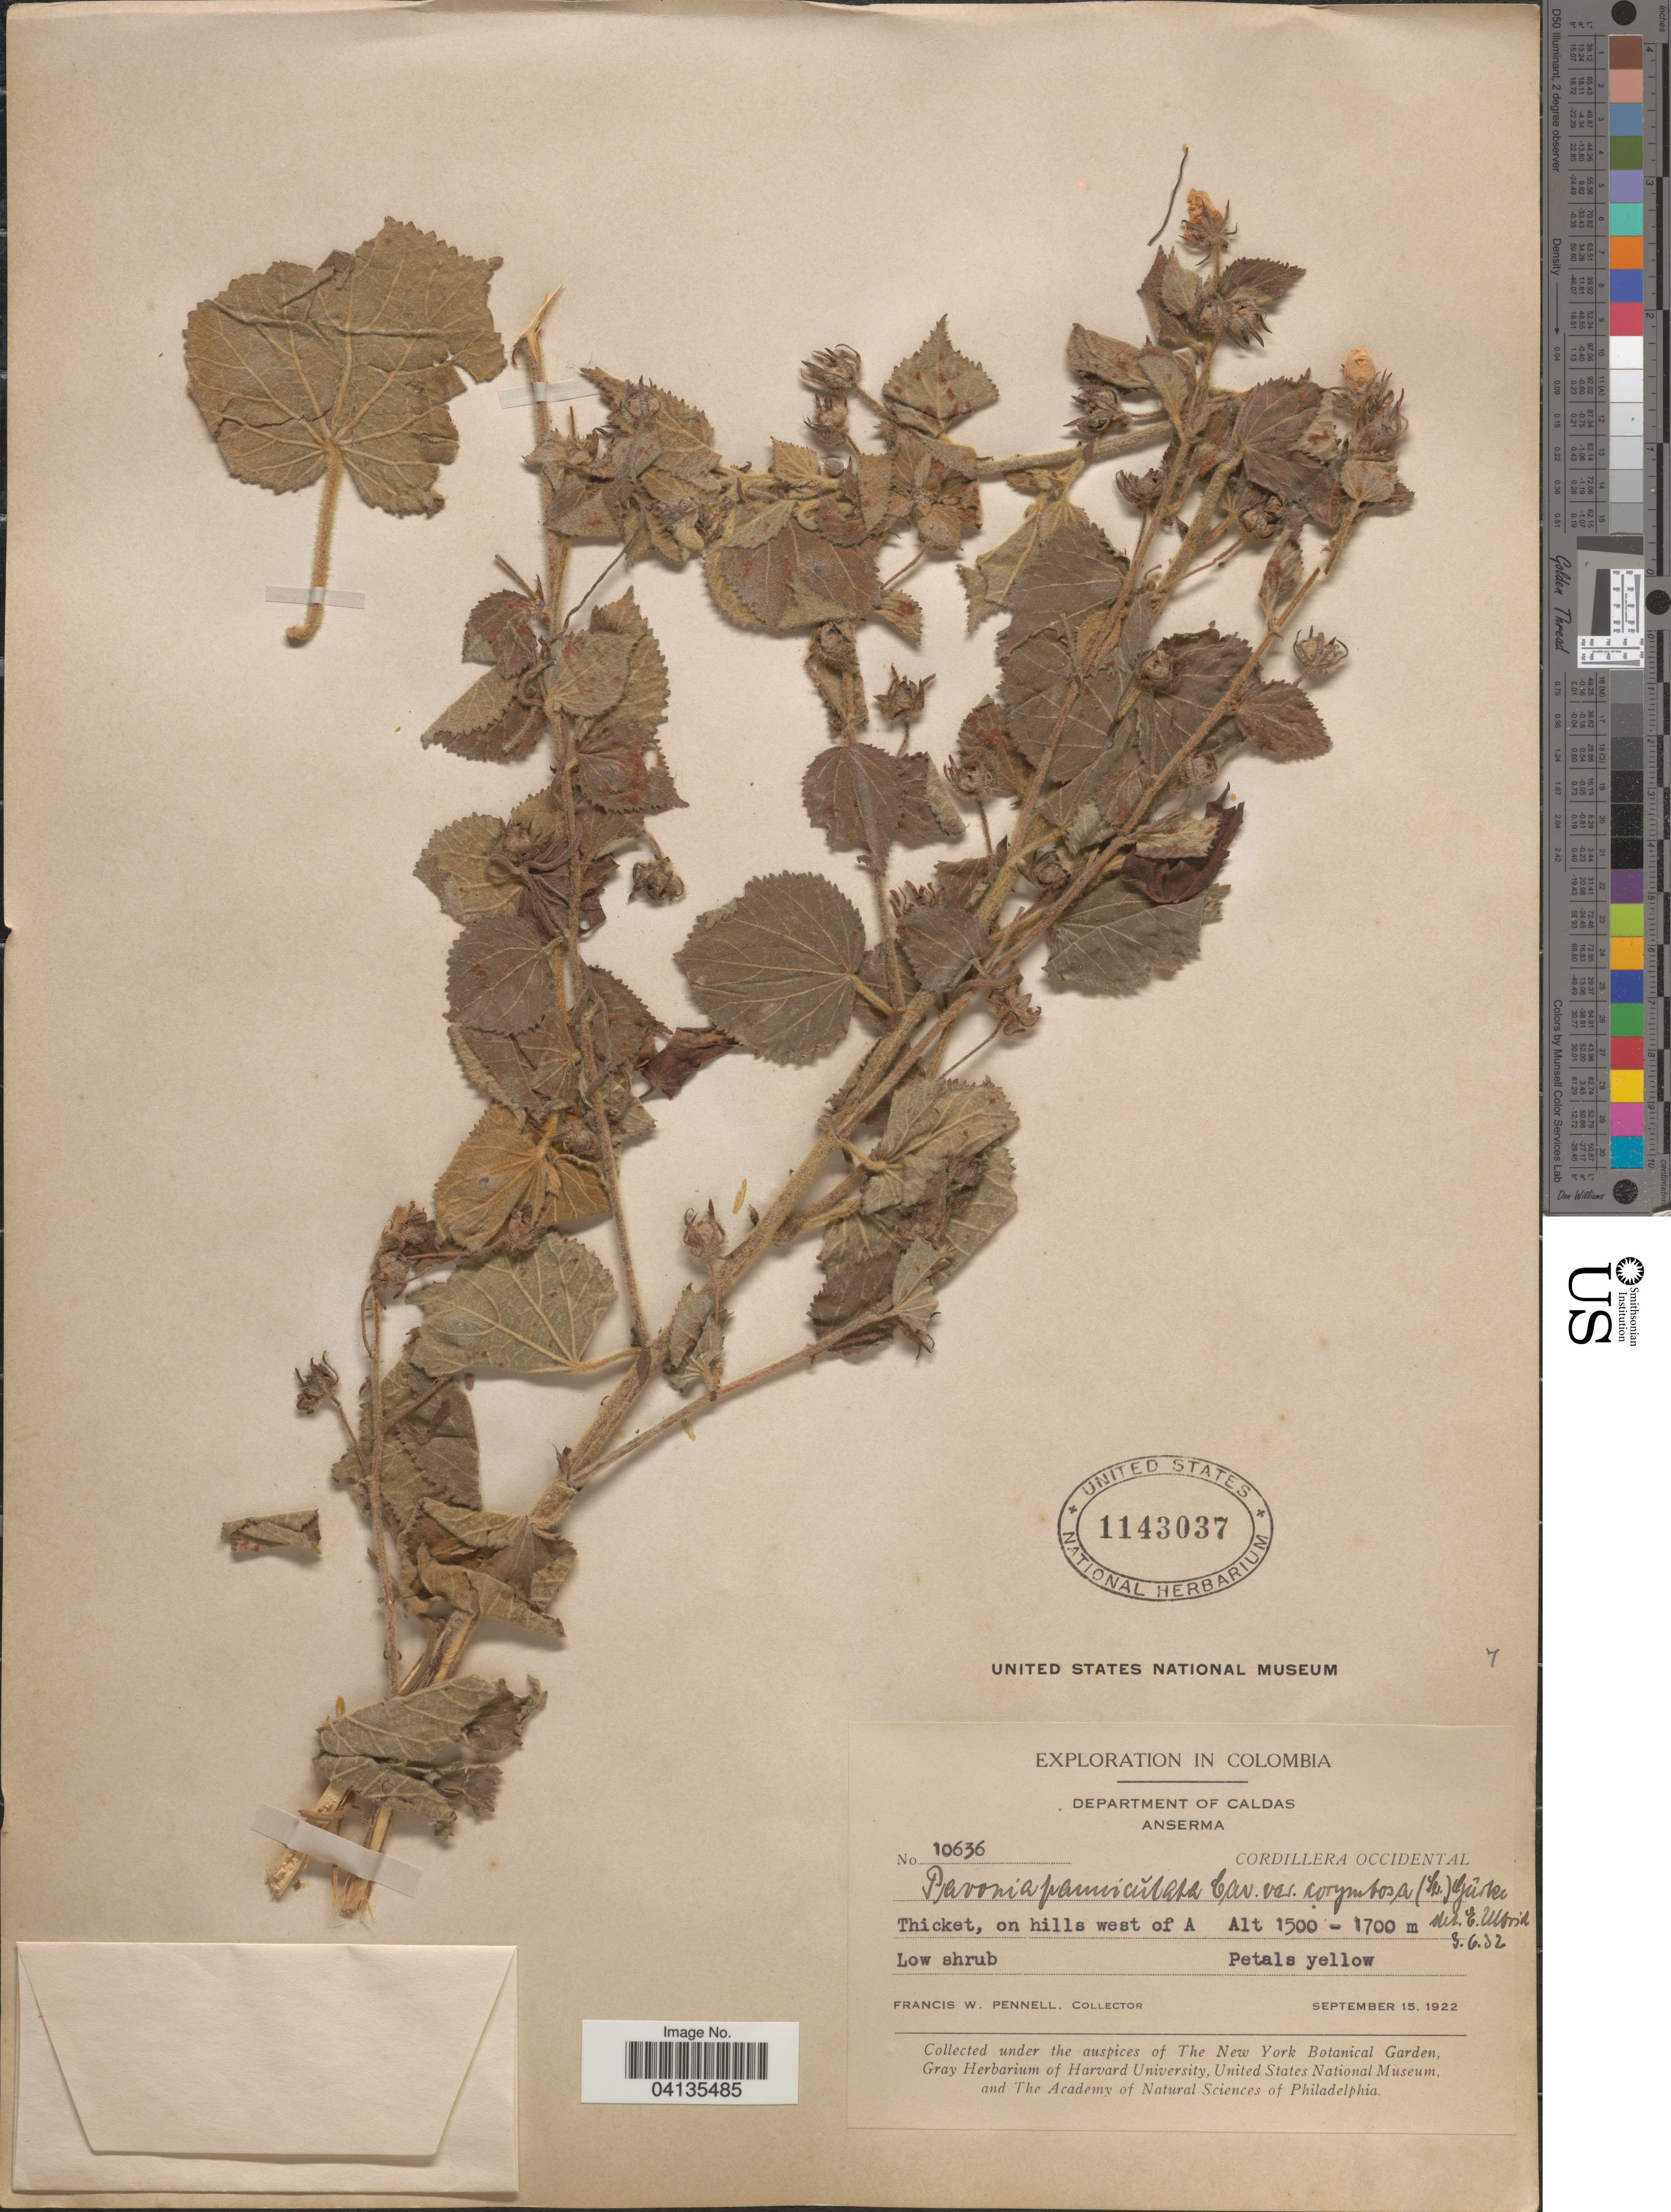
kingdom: Plantae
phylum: Tracheophyta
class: Magnoliopsida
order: Malvales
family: Malvaceae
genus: Pavonia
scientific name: Pavonia paniculata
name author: Cav.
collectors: F. W. Pennell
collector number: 10636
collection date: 1922-09-15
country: Colombia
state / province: Caldas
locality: Exploration in Colombia. Department of Caldas. Anserma. Cordillera Occidental. On hills west of A.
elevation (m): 1500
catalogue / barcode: US 1143037